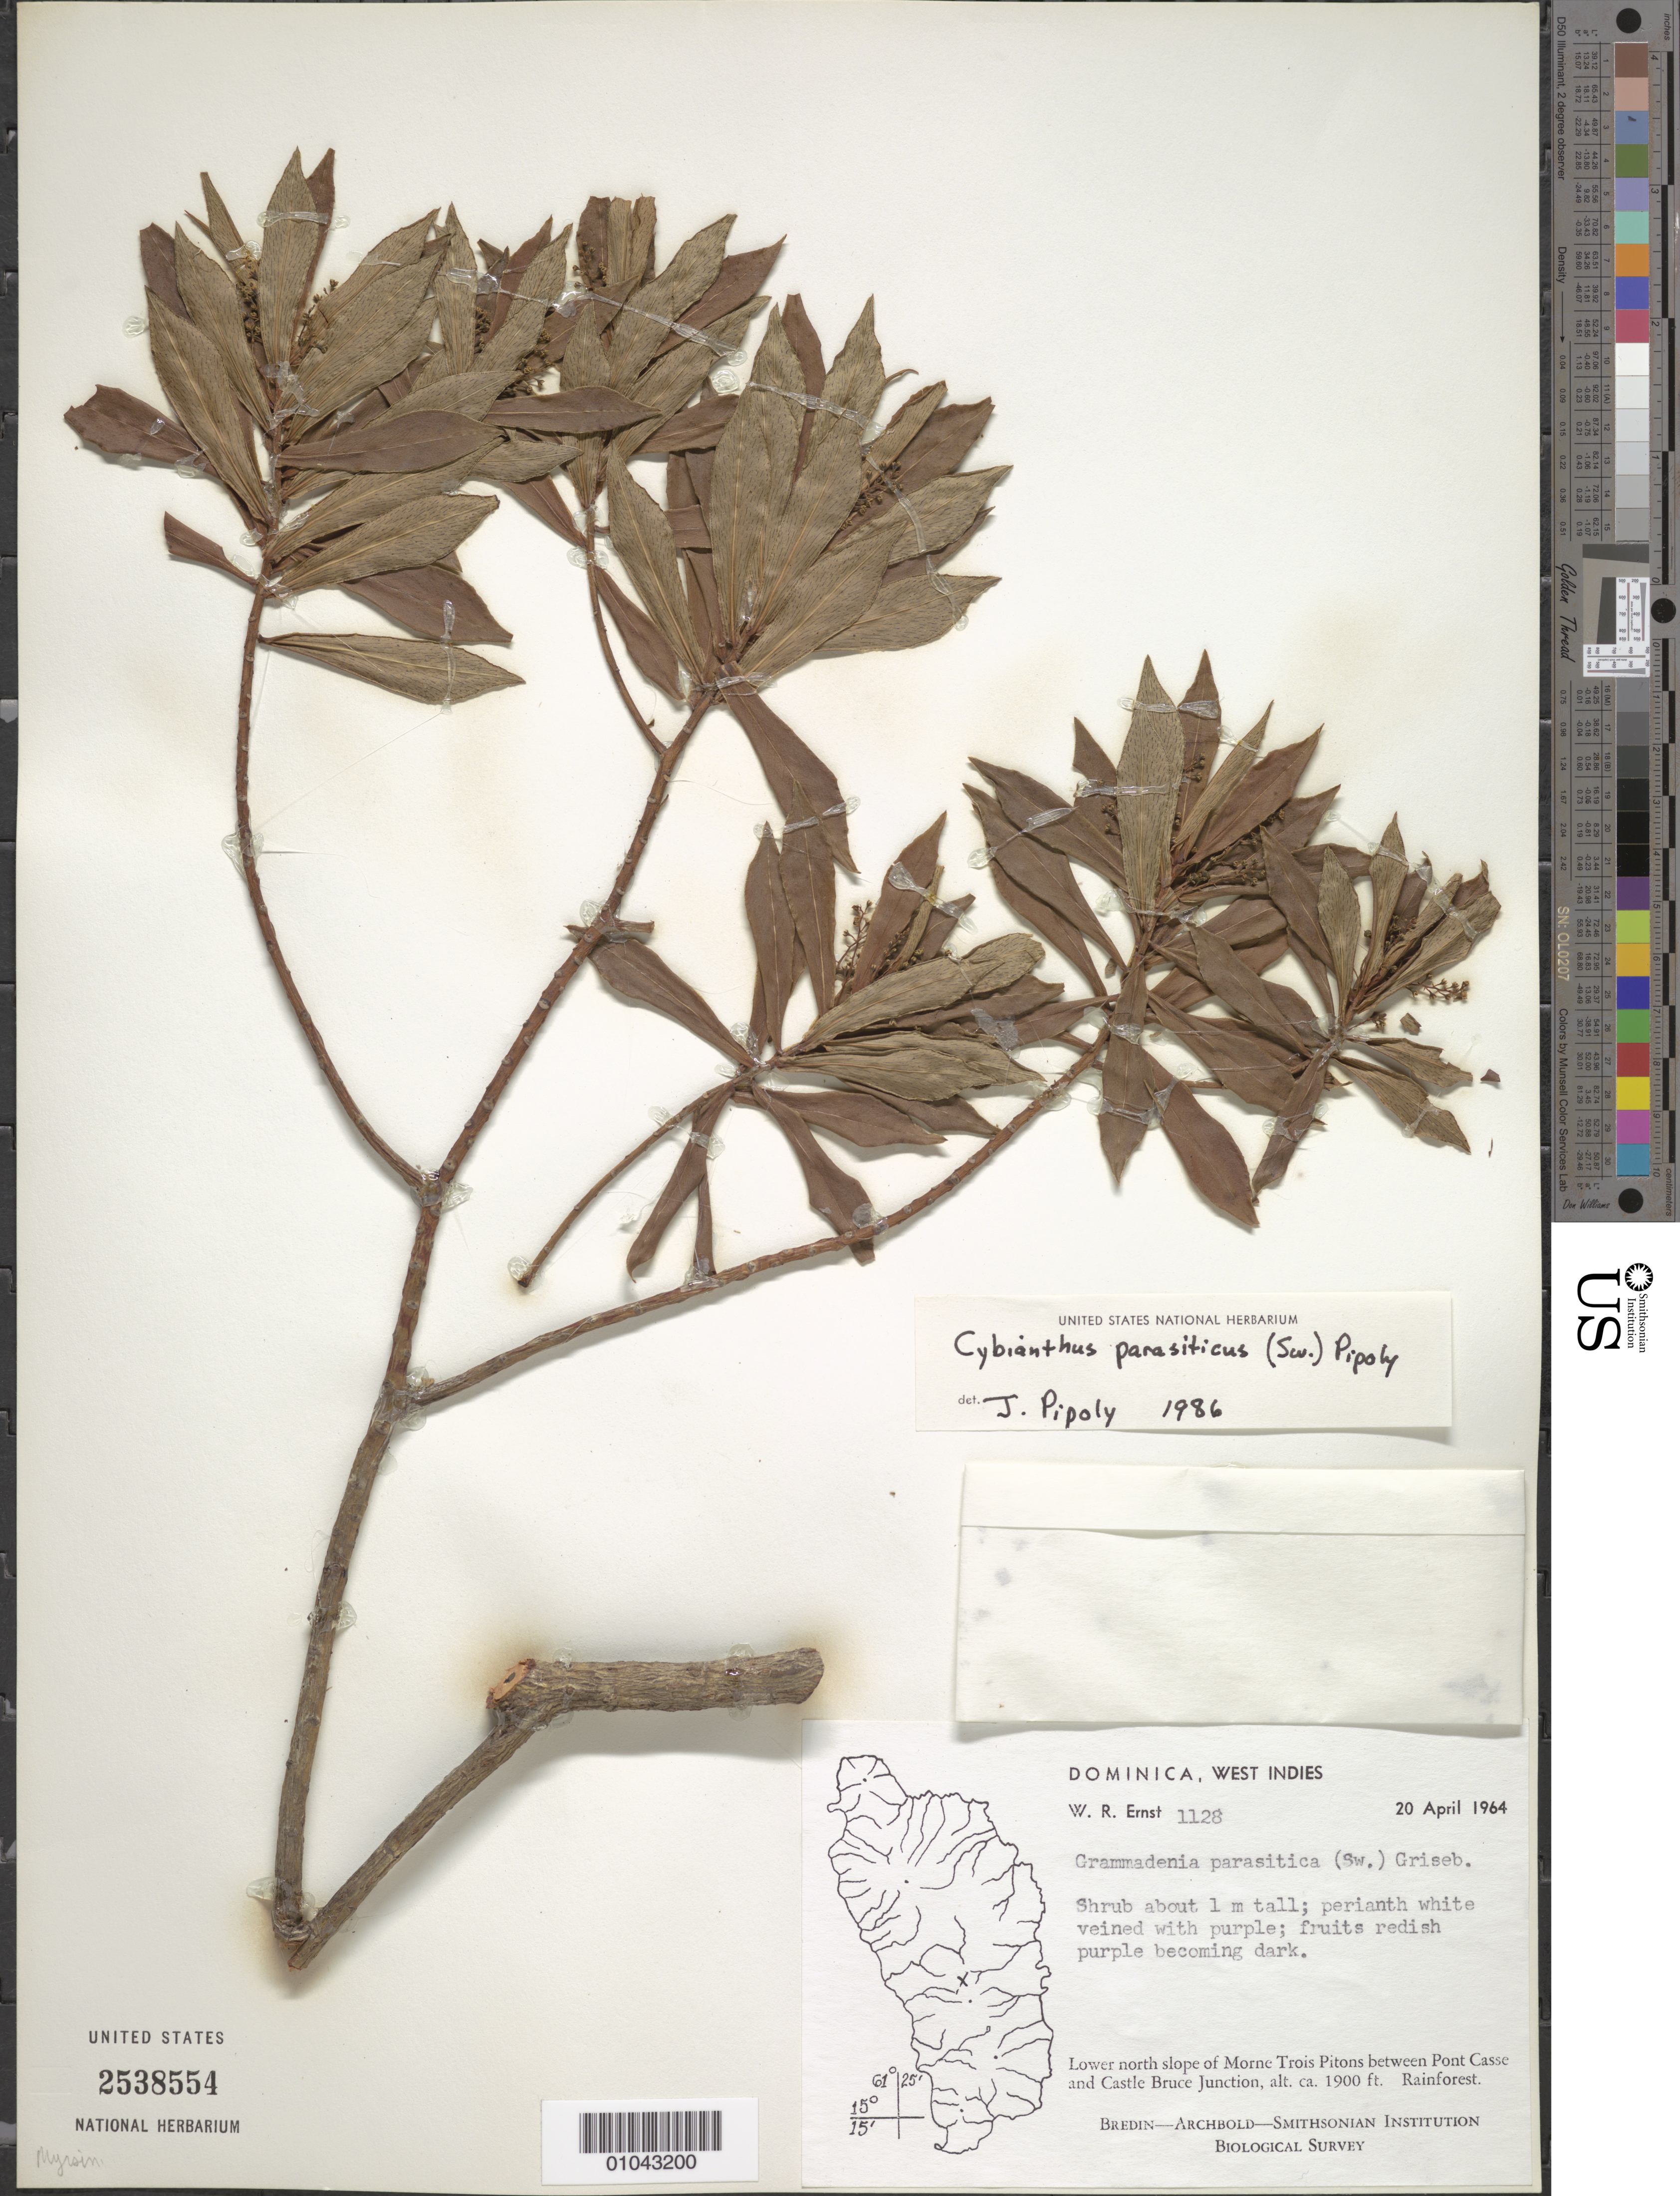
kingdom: Plantae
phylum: Tracheophyta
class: Magnoliopsida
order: Ericales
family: Primulaceae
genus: Cybianthus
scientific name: Cybianthus parasiticus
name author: (Sw.) Pipoly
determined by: Pipoly, J. J., III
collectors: W. R. Ernst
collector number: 1128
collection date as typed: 20 Apr 1964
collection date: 1964-04-20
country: Dominica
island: Dominica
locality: Morne Trois Pitons, lower north slope, between Pont Casse and Castle Bruce Junction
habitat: Rainforest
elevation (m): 579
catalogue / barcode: US 2538554